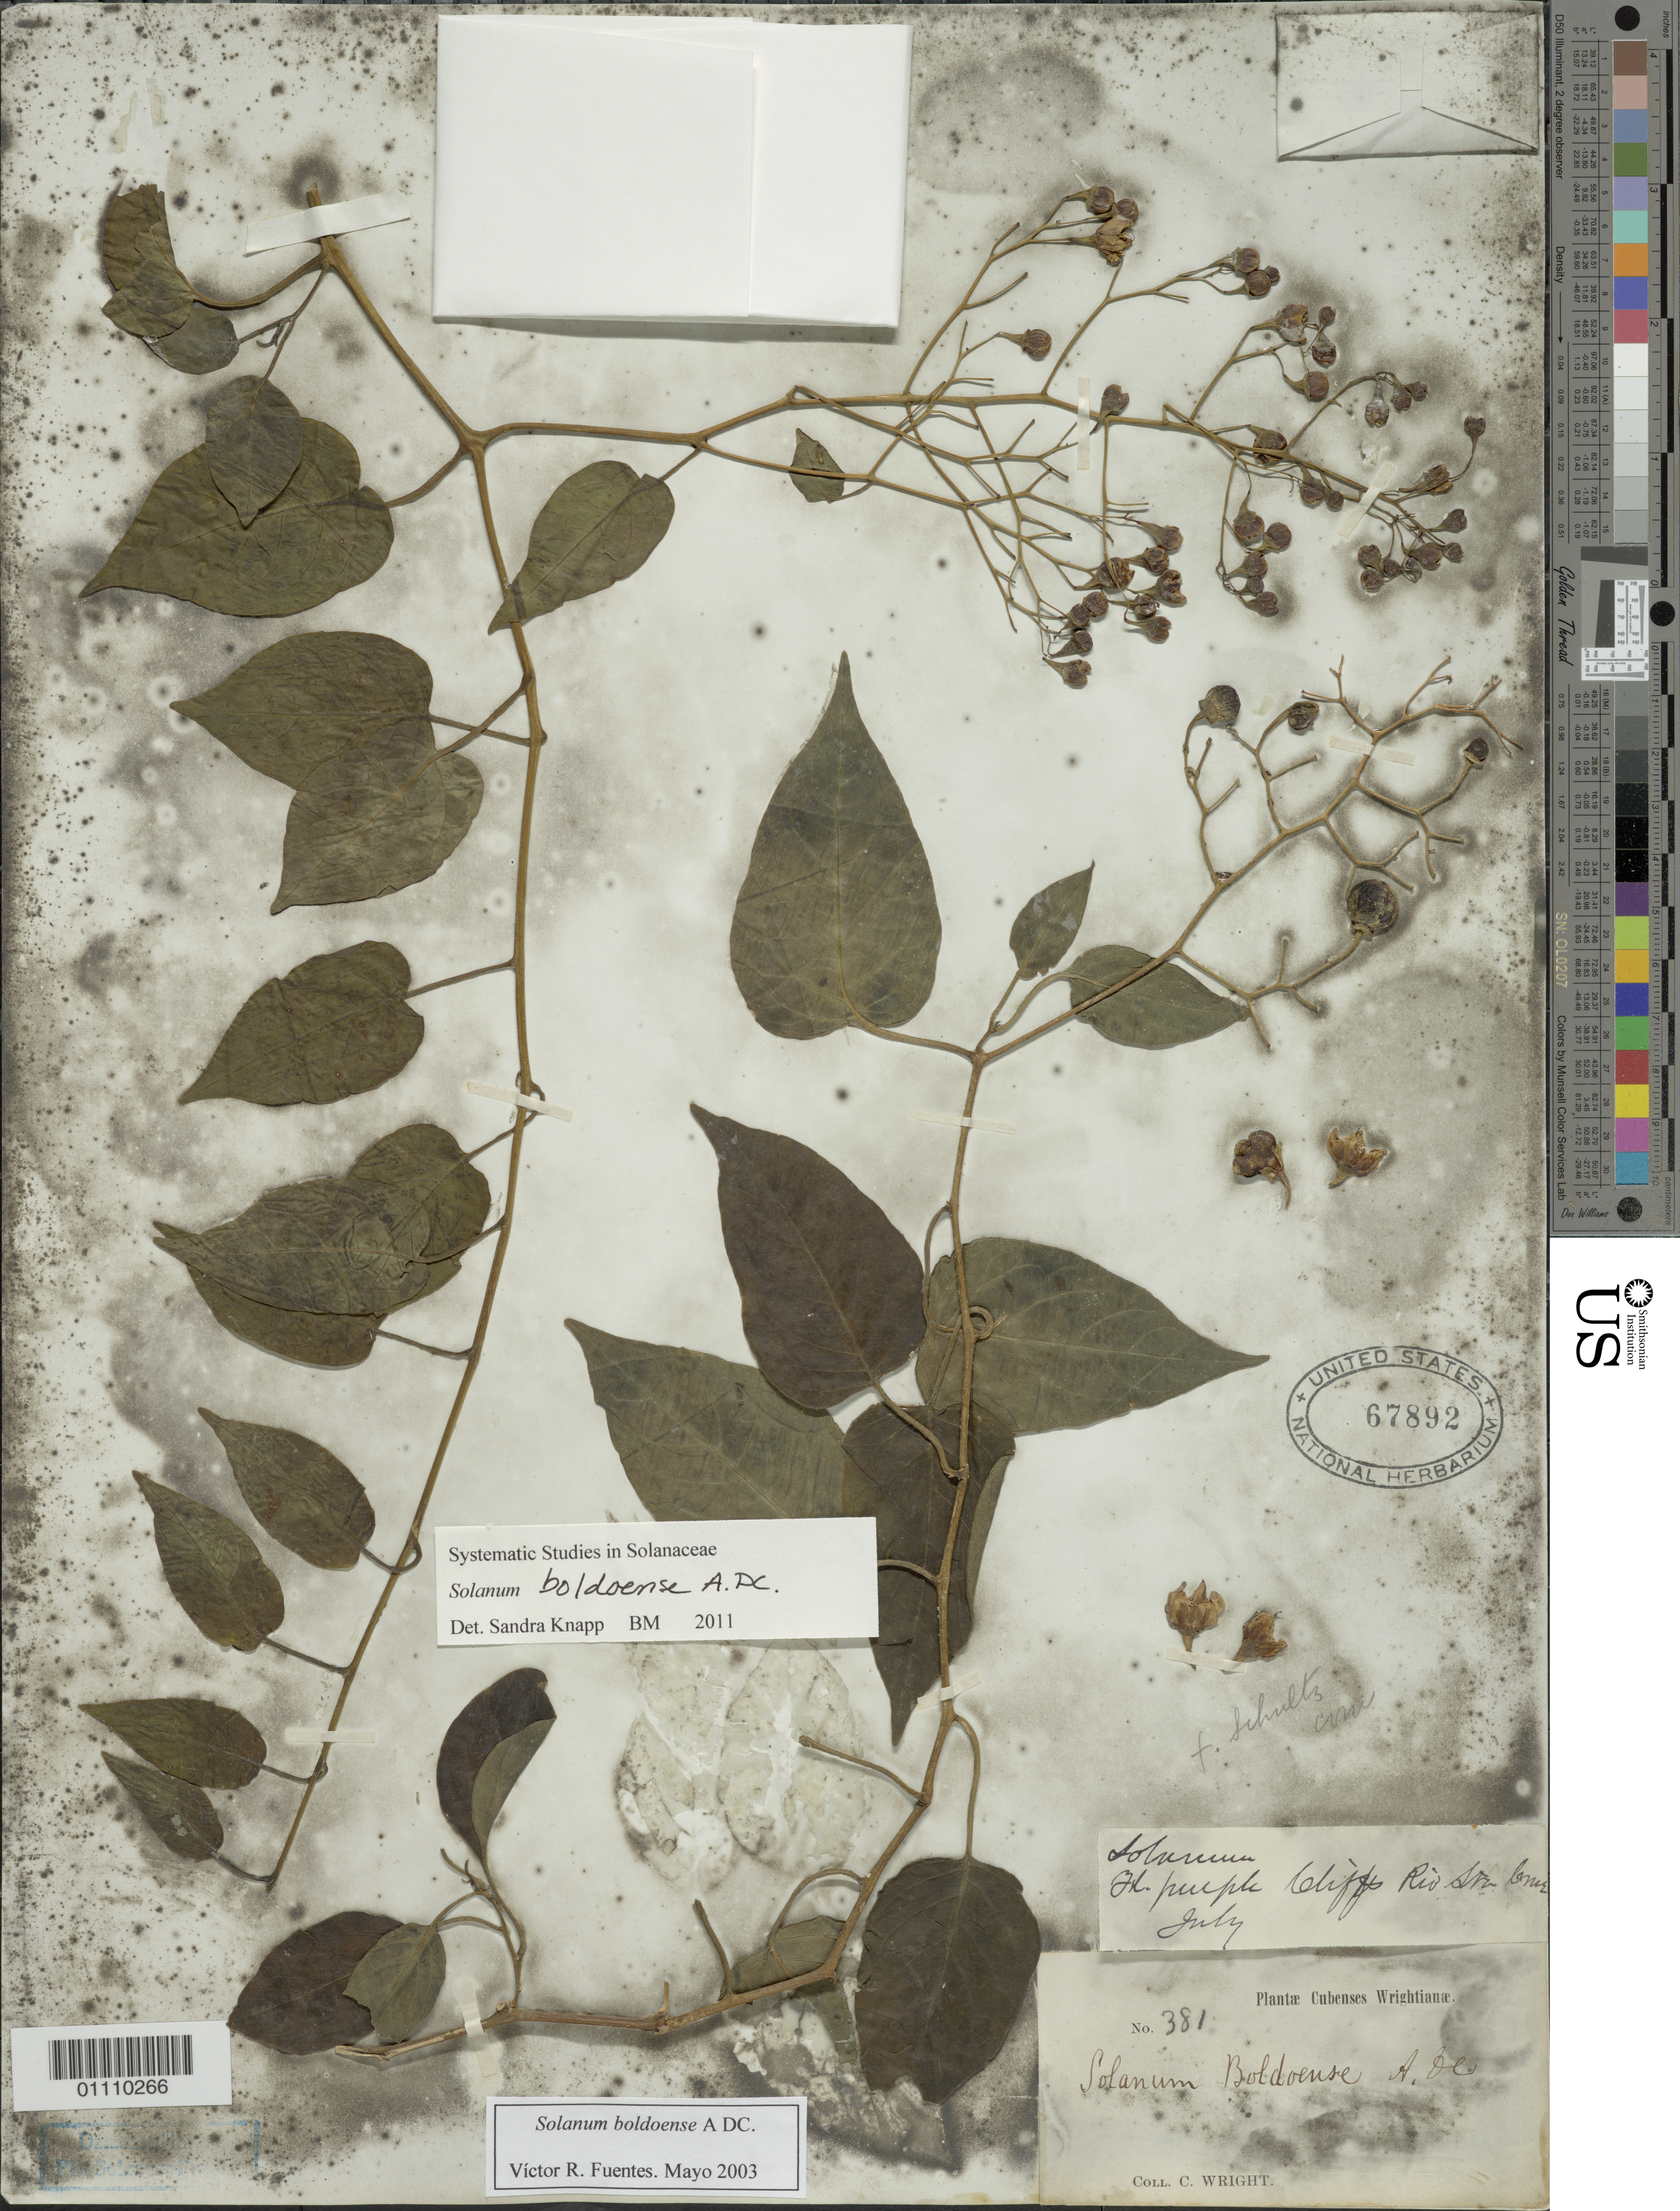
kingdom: Plantae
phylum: Tracheophyta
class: Magnoliopsida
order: Solanales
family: Solanaceae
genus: Solanum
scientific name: Solanum boldoense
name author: Dunal & A. DC.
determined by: Knapp, S. D.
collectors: C. Wright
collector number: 381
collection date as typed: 1856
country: Cuba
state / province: Las Tunas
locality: In Cuba Orientali [note on US sheet - "fl. purple, Cliffs, Rio Sta. Cruz, July"]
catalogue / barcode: US 67892